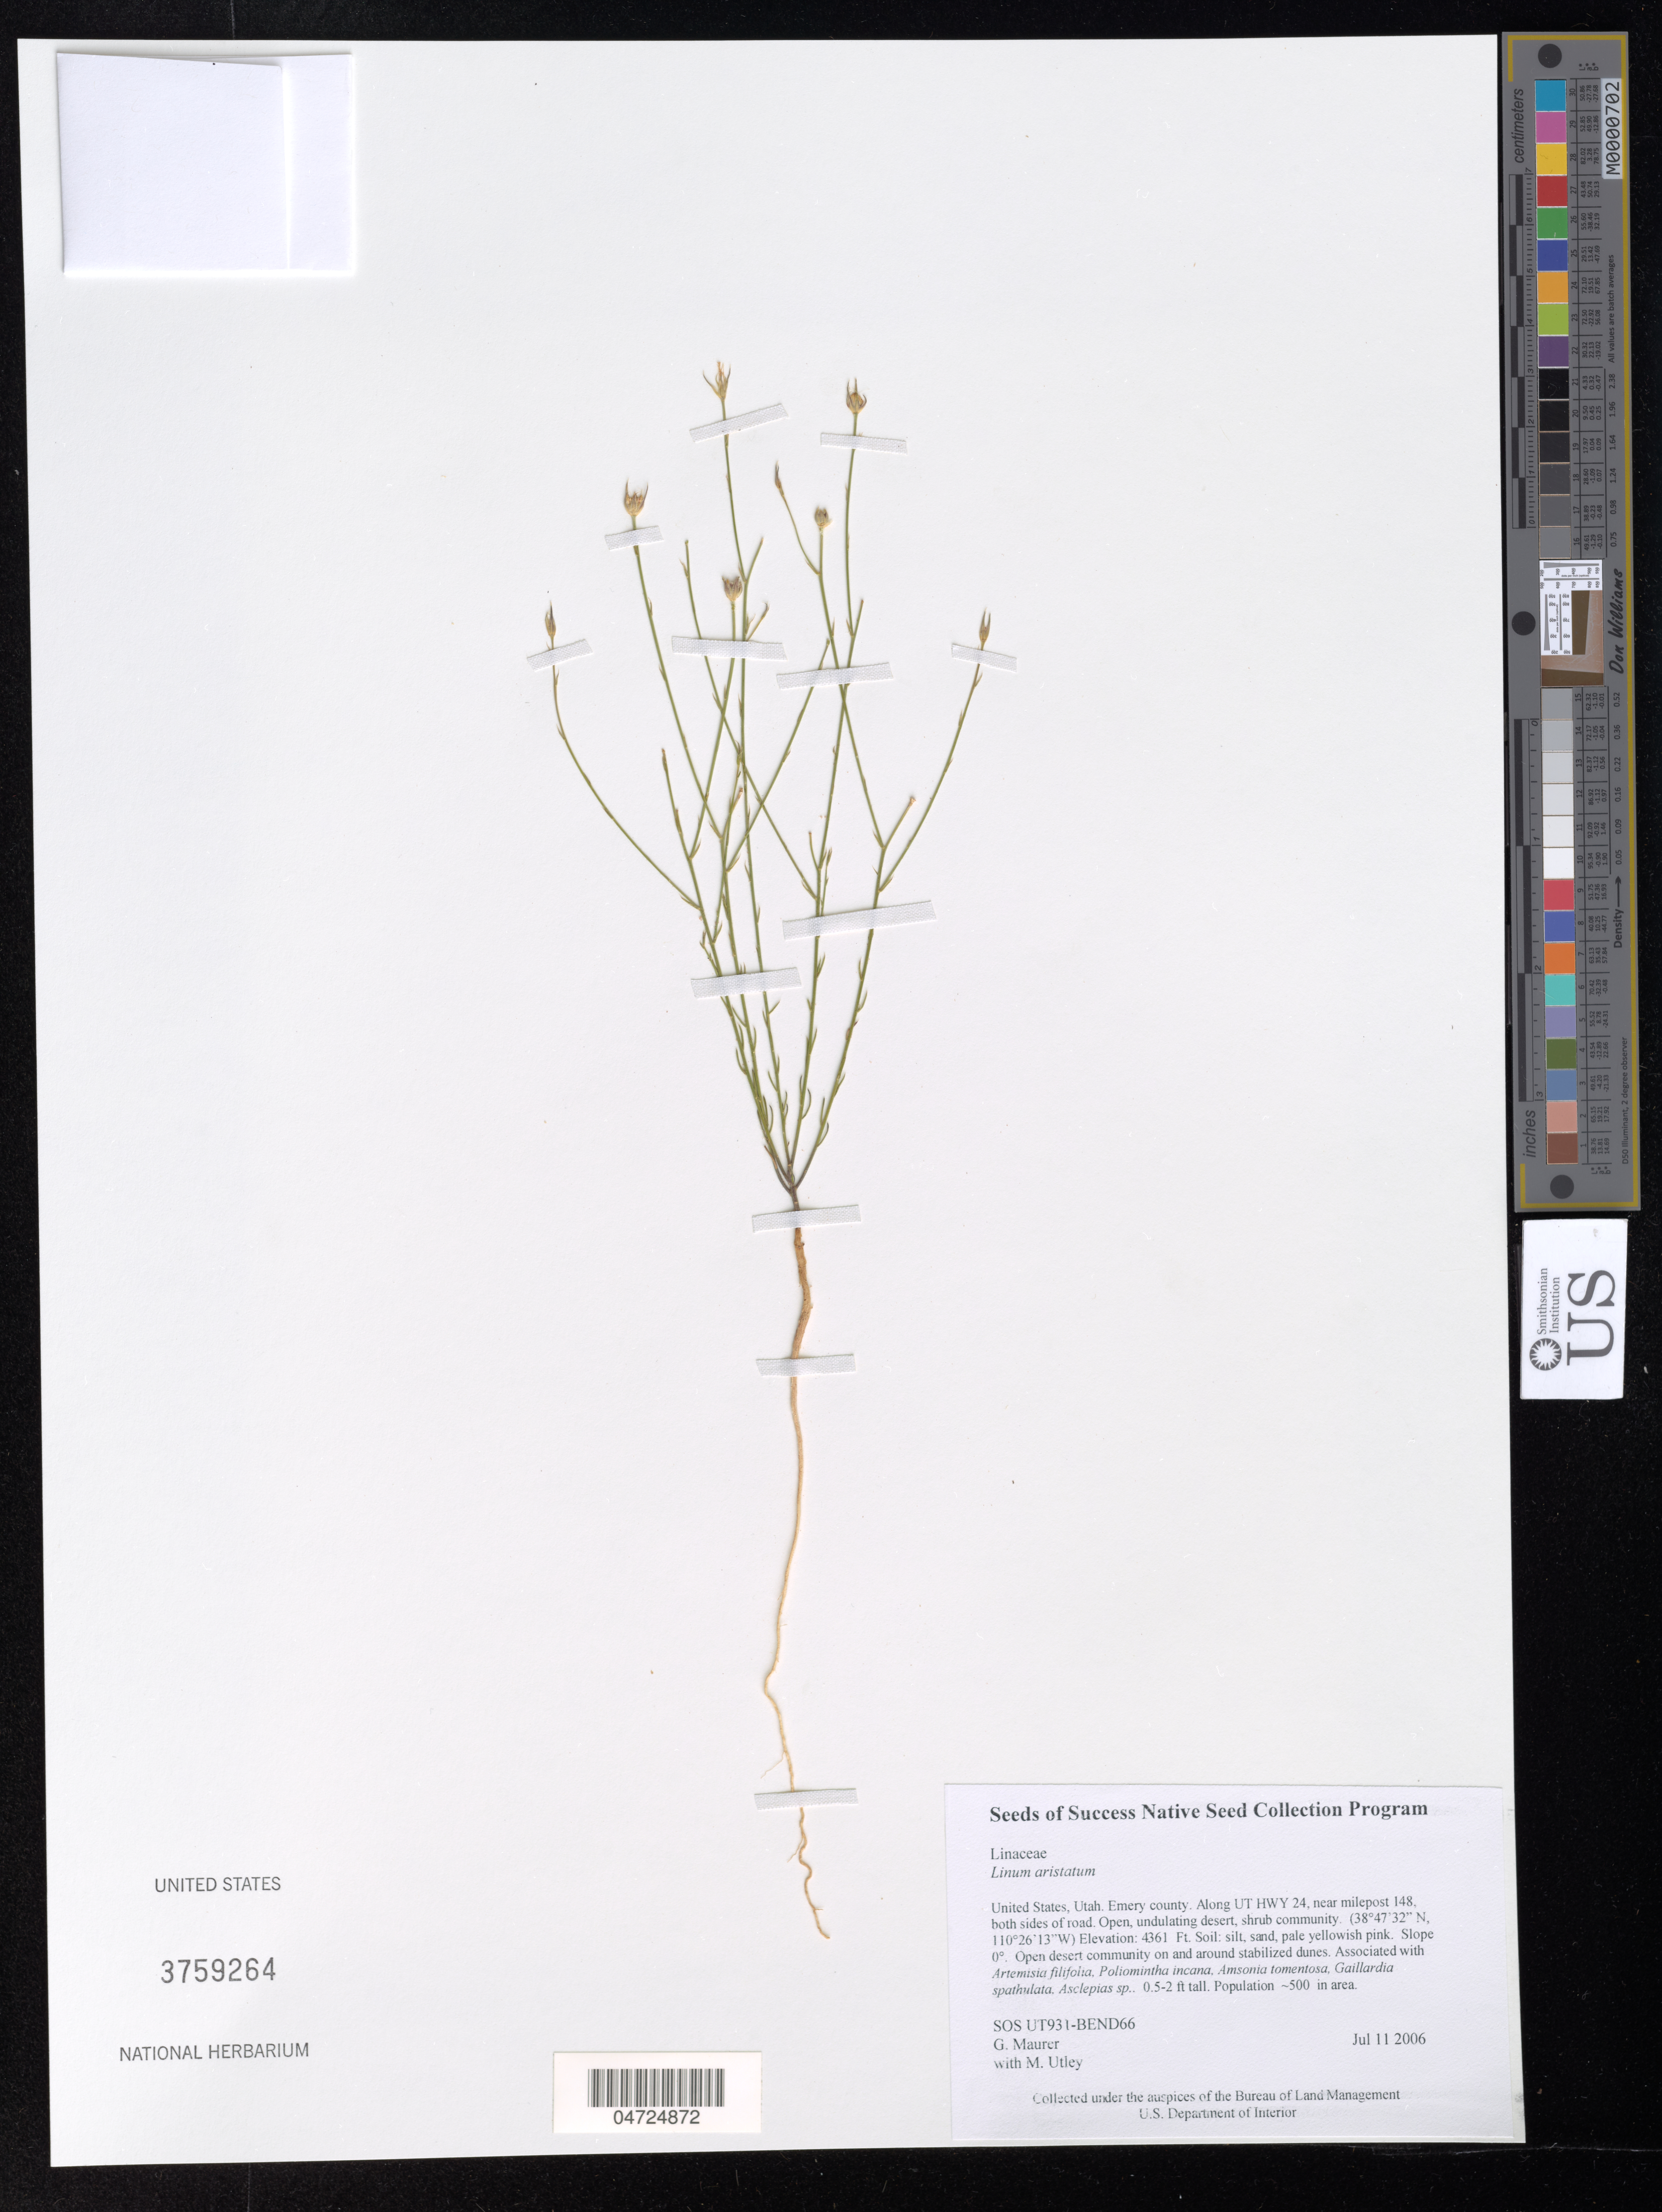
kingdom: Plantae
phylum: Tracheophyta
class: Magnoliopsida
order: Malpighiales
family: Linaceae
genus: Linum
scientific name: Linum aristatum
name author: Engelm.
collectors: G. Maurer & M. Utley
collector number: SOS UT931-BEND66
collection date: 2006-07-11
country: United States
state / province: Utah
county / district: Emery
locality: Emery county. Along UT HWY 24, near milepost 148, both sides of road.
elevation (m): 1329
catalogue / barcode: US 3759264